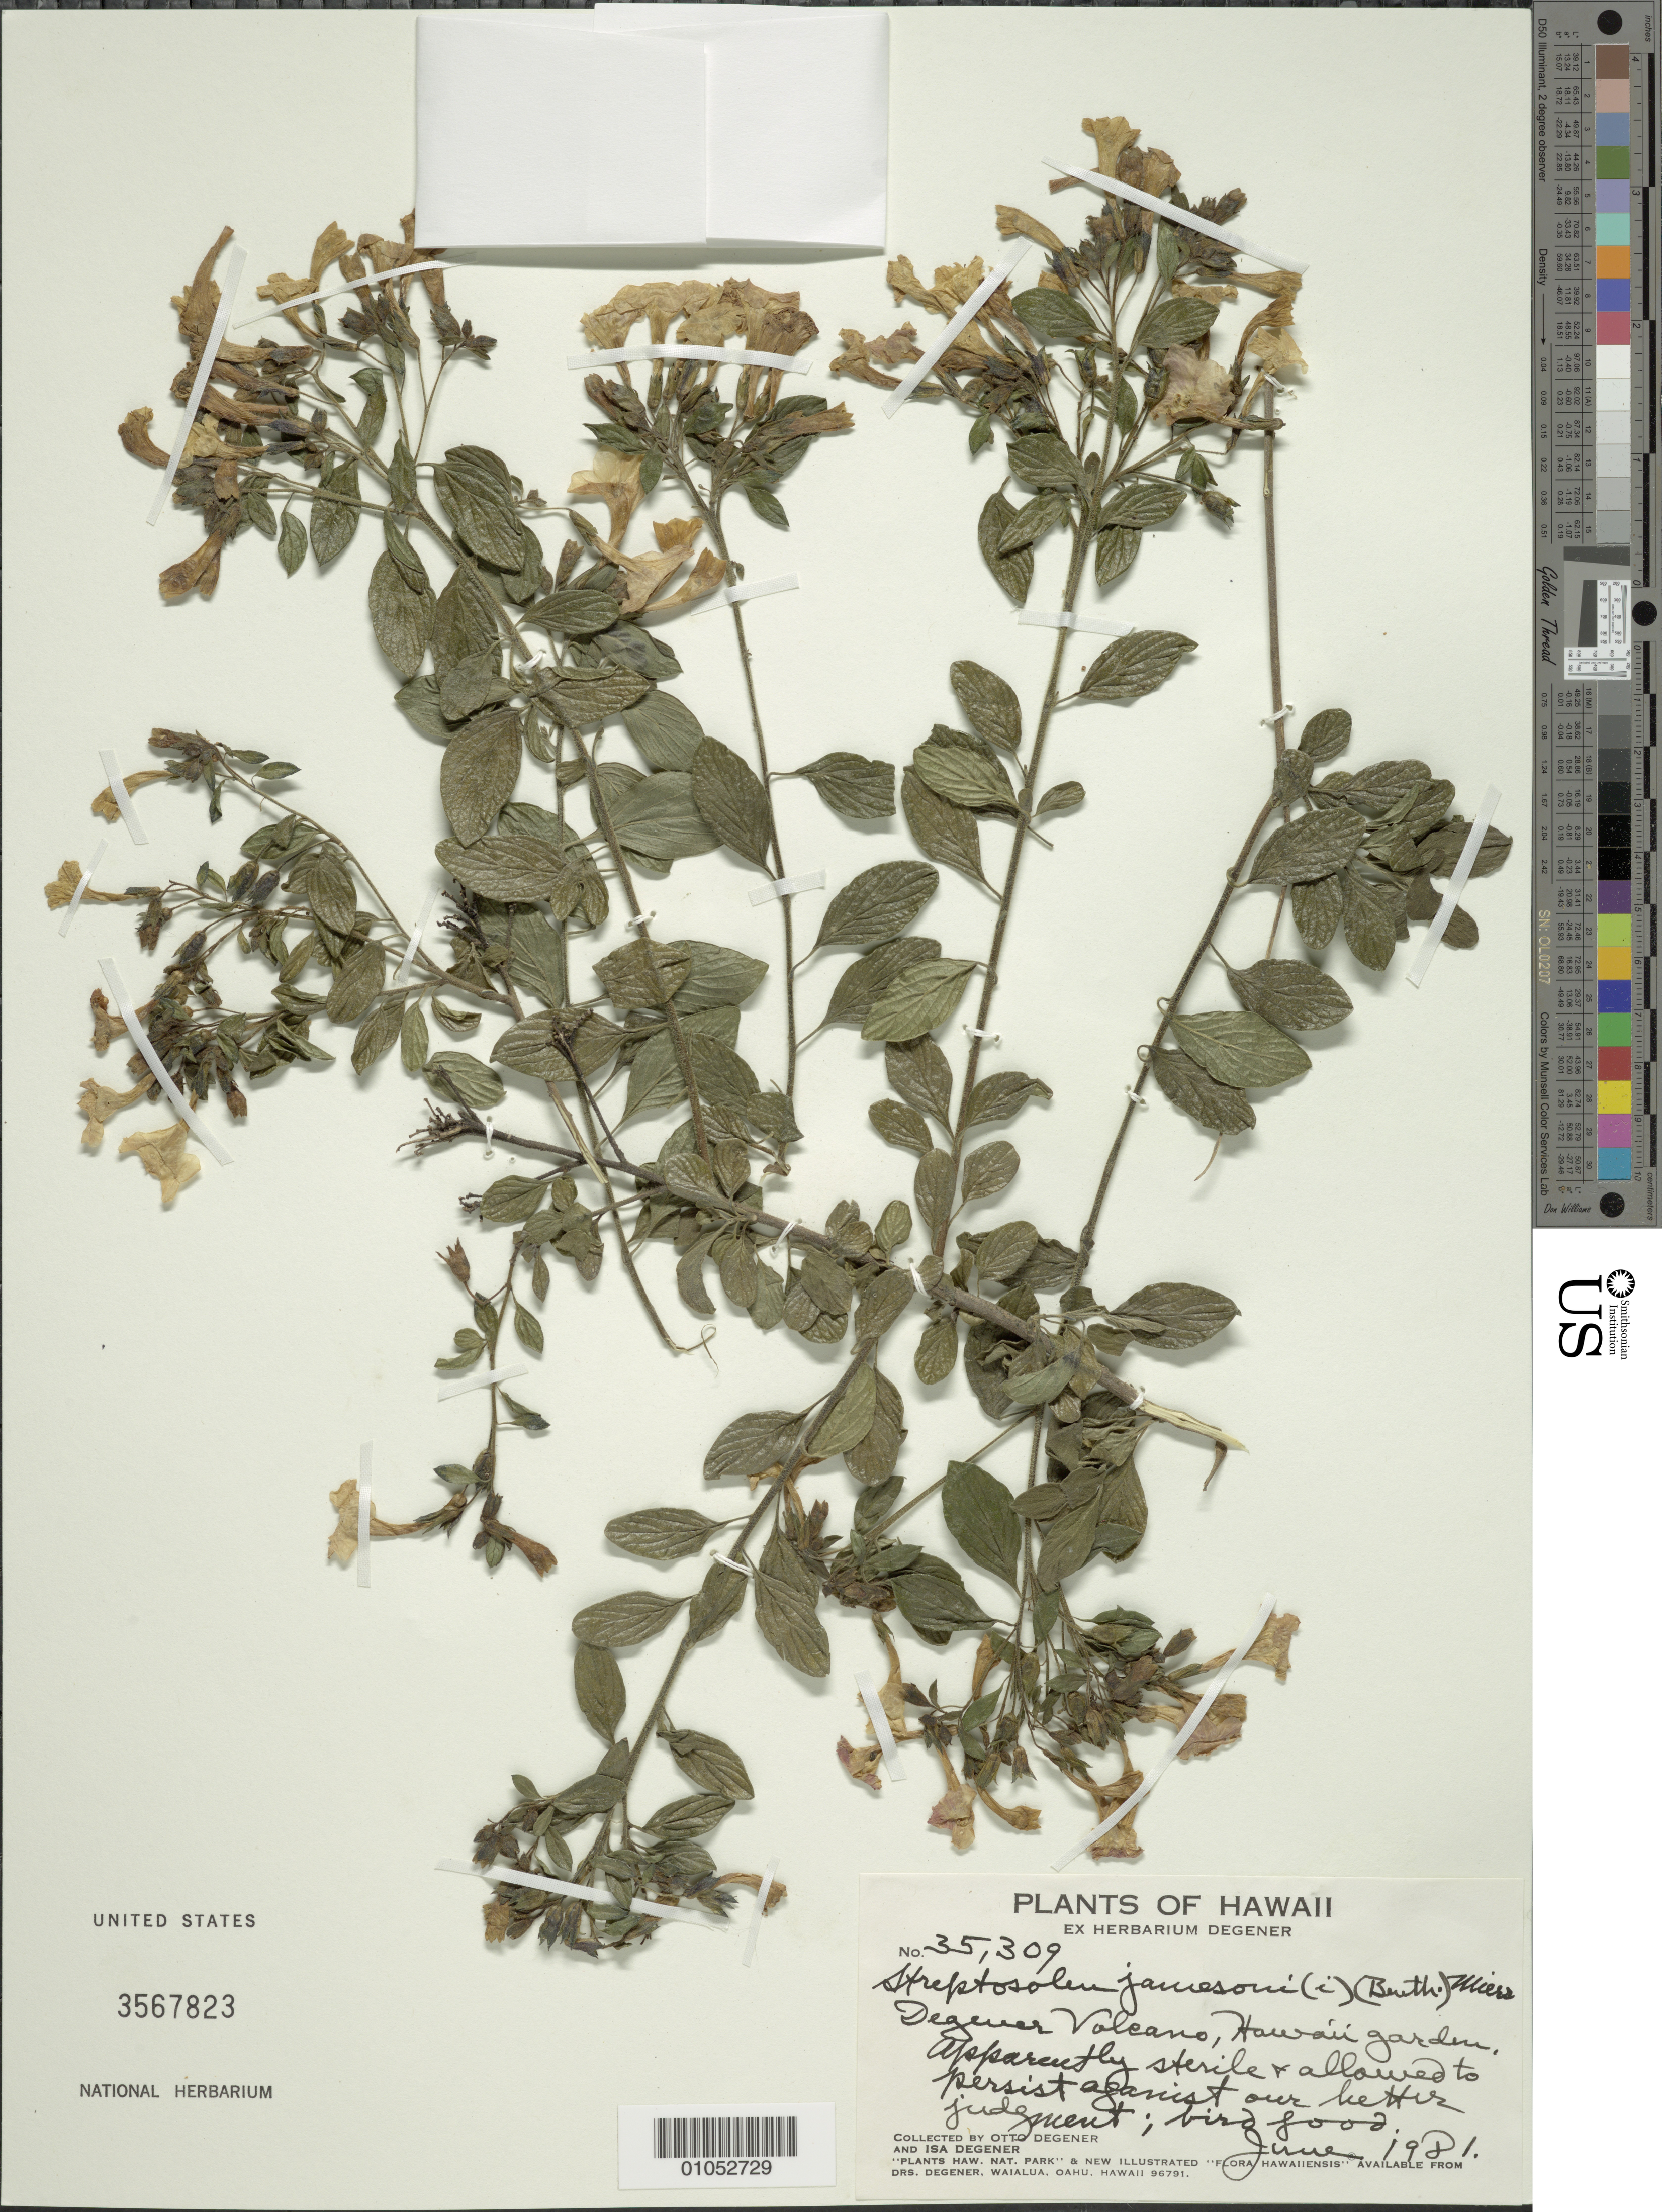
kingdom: Plantae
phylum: Tracheophyta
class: Magnoliopsida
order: Solanales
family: Solanaceae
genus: Streptosolen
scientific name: Streptosolen jamesonii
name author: (Benth.) Miers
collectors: O. Degener & I. Degener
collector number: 35309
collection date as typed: Jun 1981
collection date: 1981-06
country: United States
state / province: Hawaii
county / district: Hawaii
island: Hawaii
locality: Degener Volcano, Hawaii garden.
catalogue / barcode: US 3567823